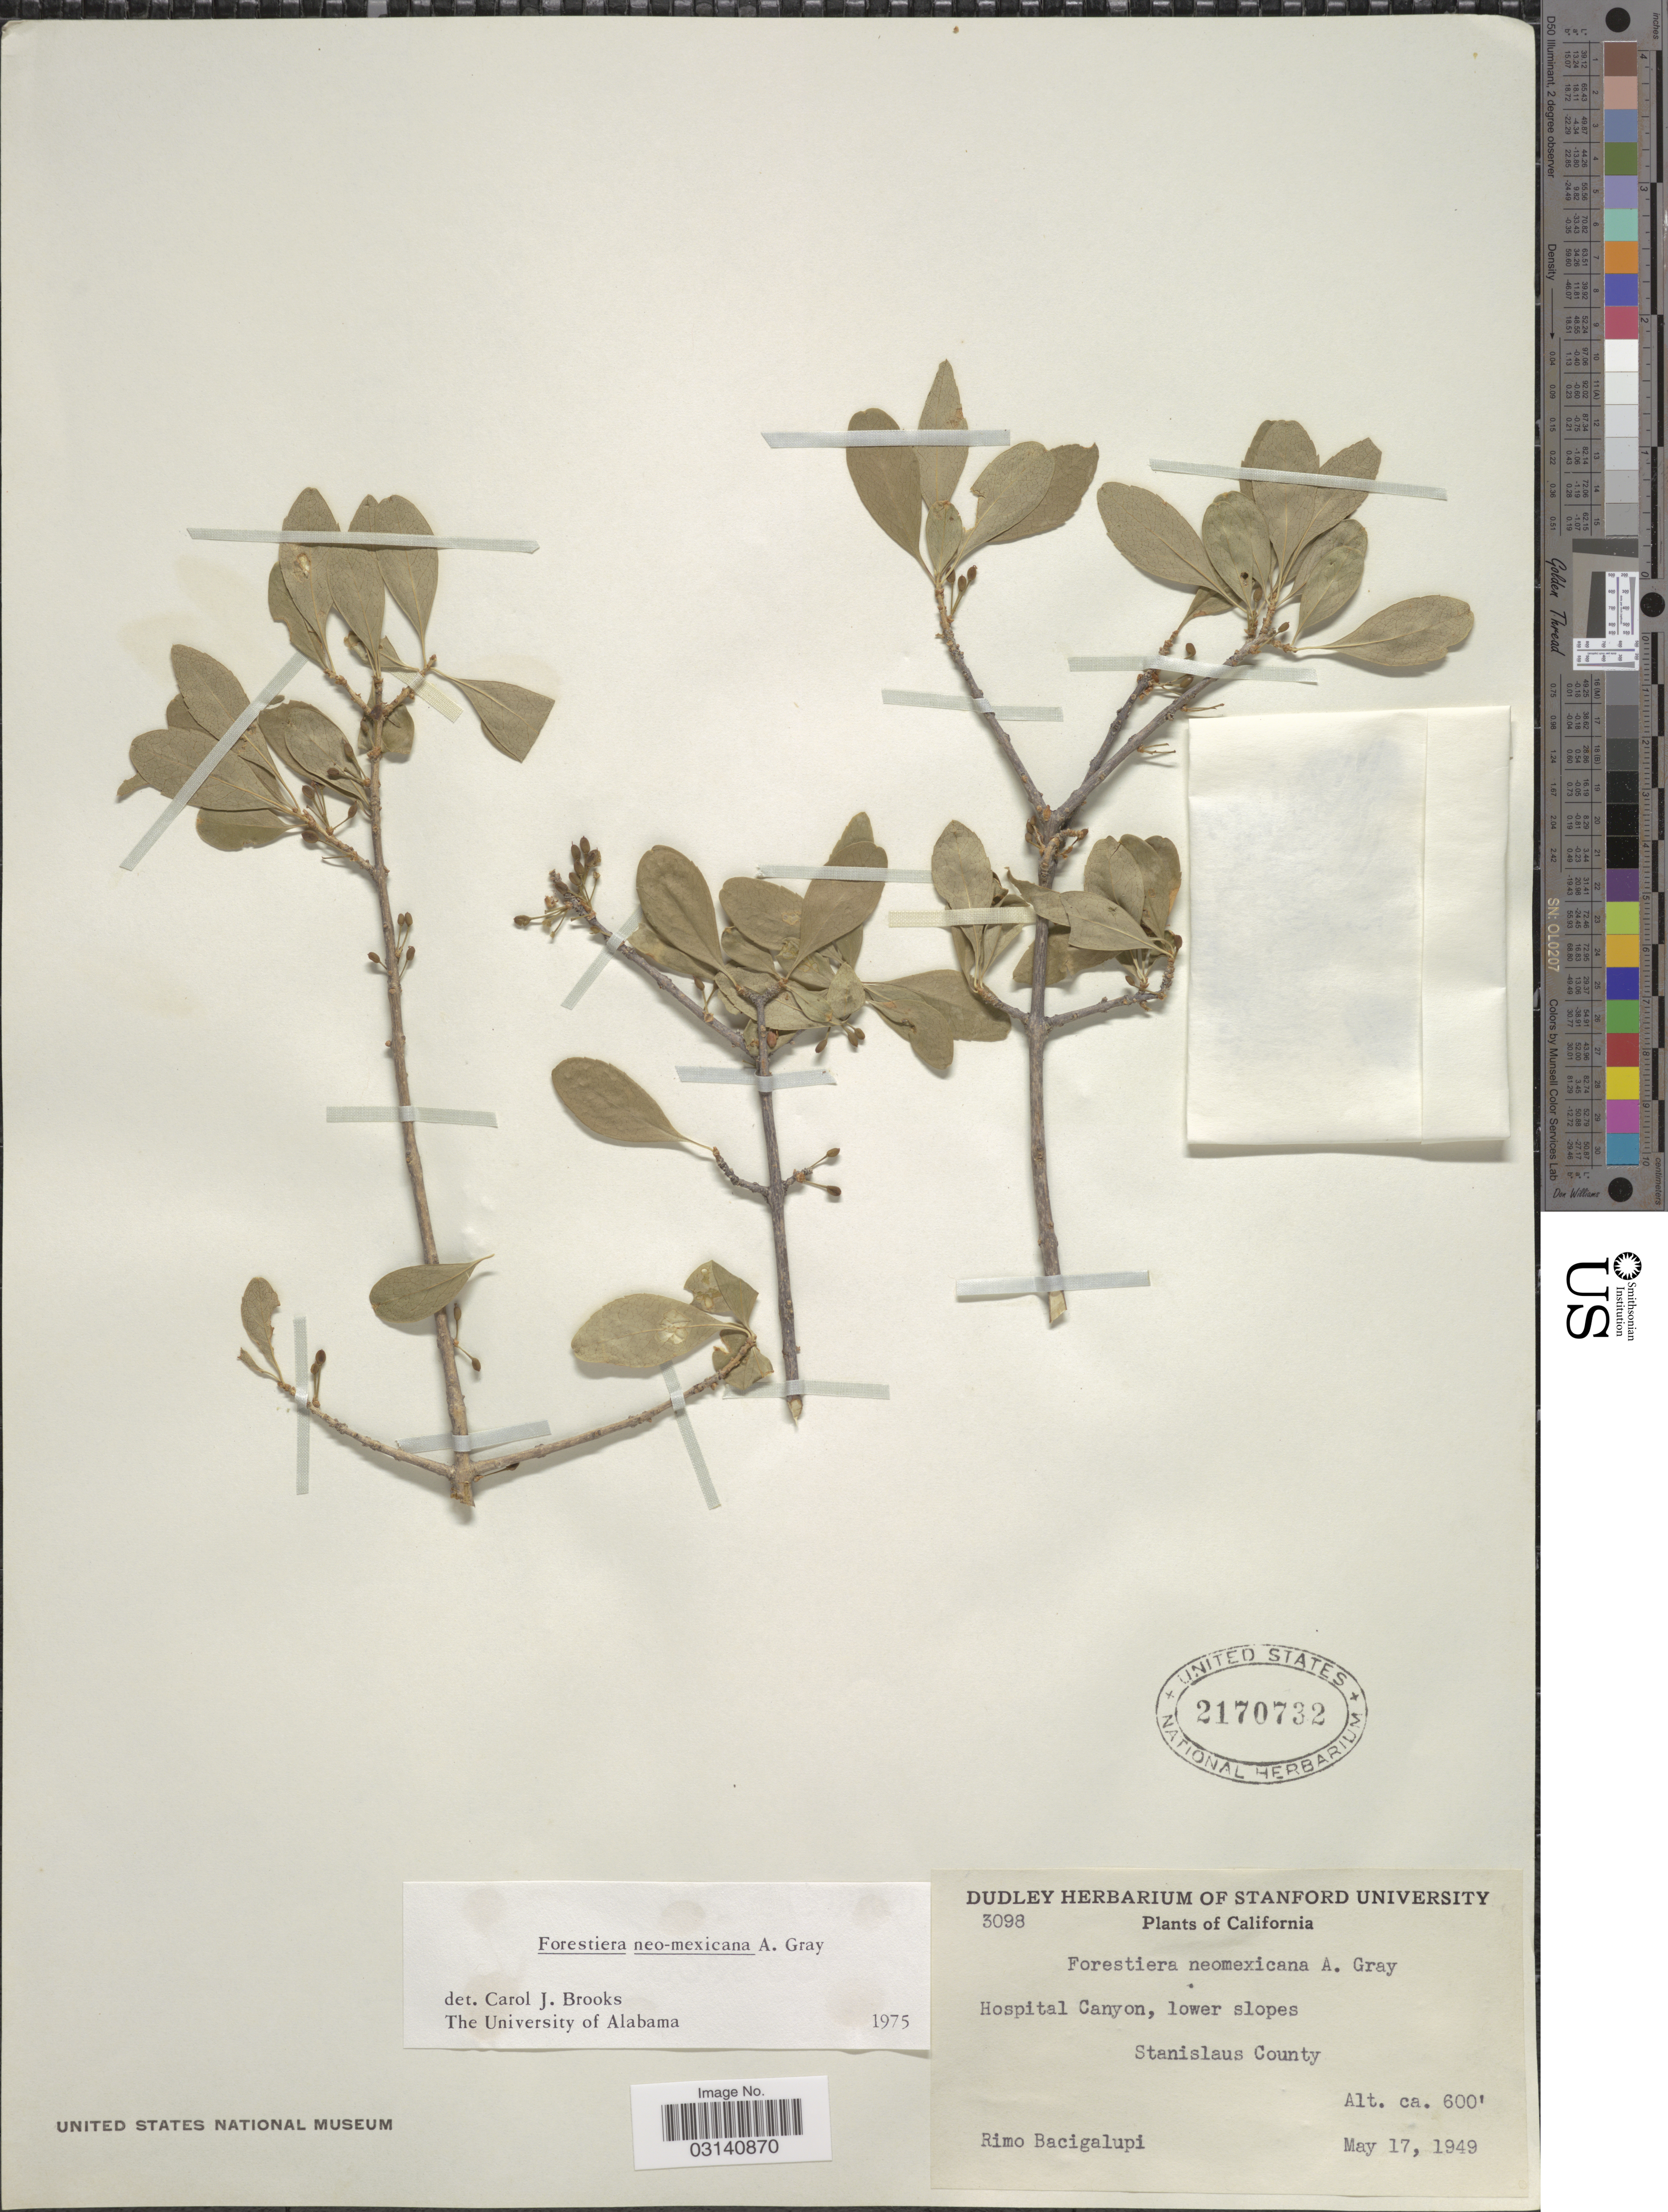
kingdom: Plantae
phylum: Tracheophyta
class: Magnoliopsida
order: Lamiales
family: Oleaceae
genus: Forestiera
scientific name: Forestiera neomexicana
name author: A. Gray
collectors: R. Bacigalupi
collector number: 3098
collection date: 1949-05-17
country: United States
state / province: California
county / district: Stanislaus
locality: Hospital Canyon, lower slopes. Stanislaus County.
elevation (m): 183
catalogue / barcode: US 2170732